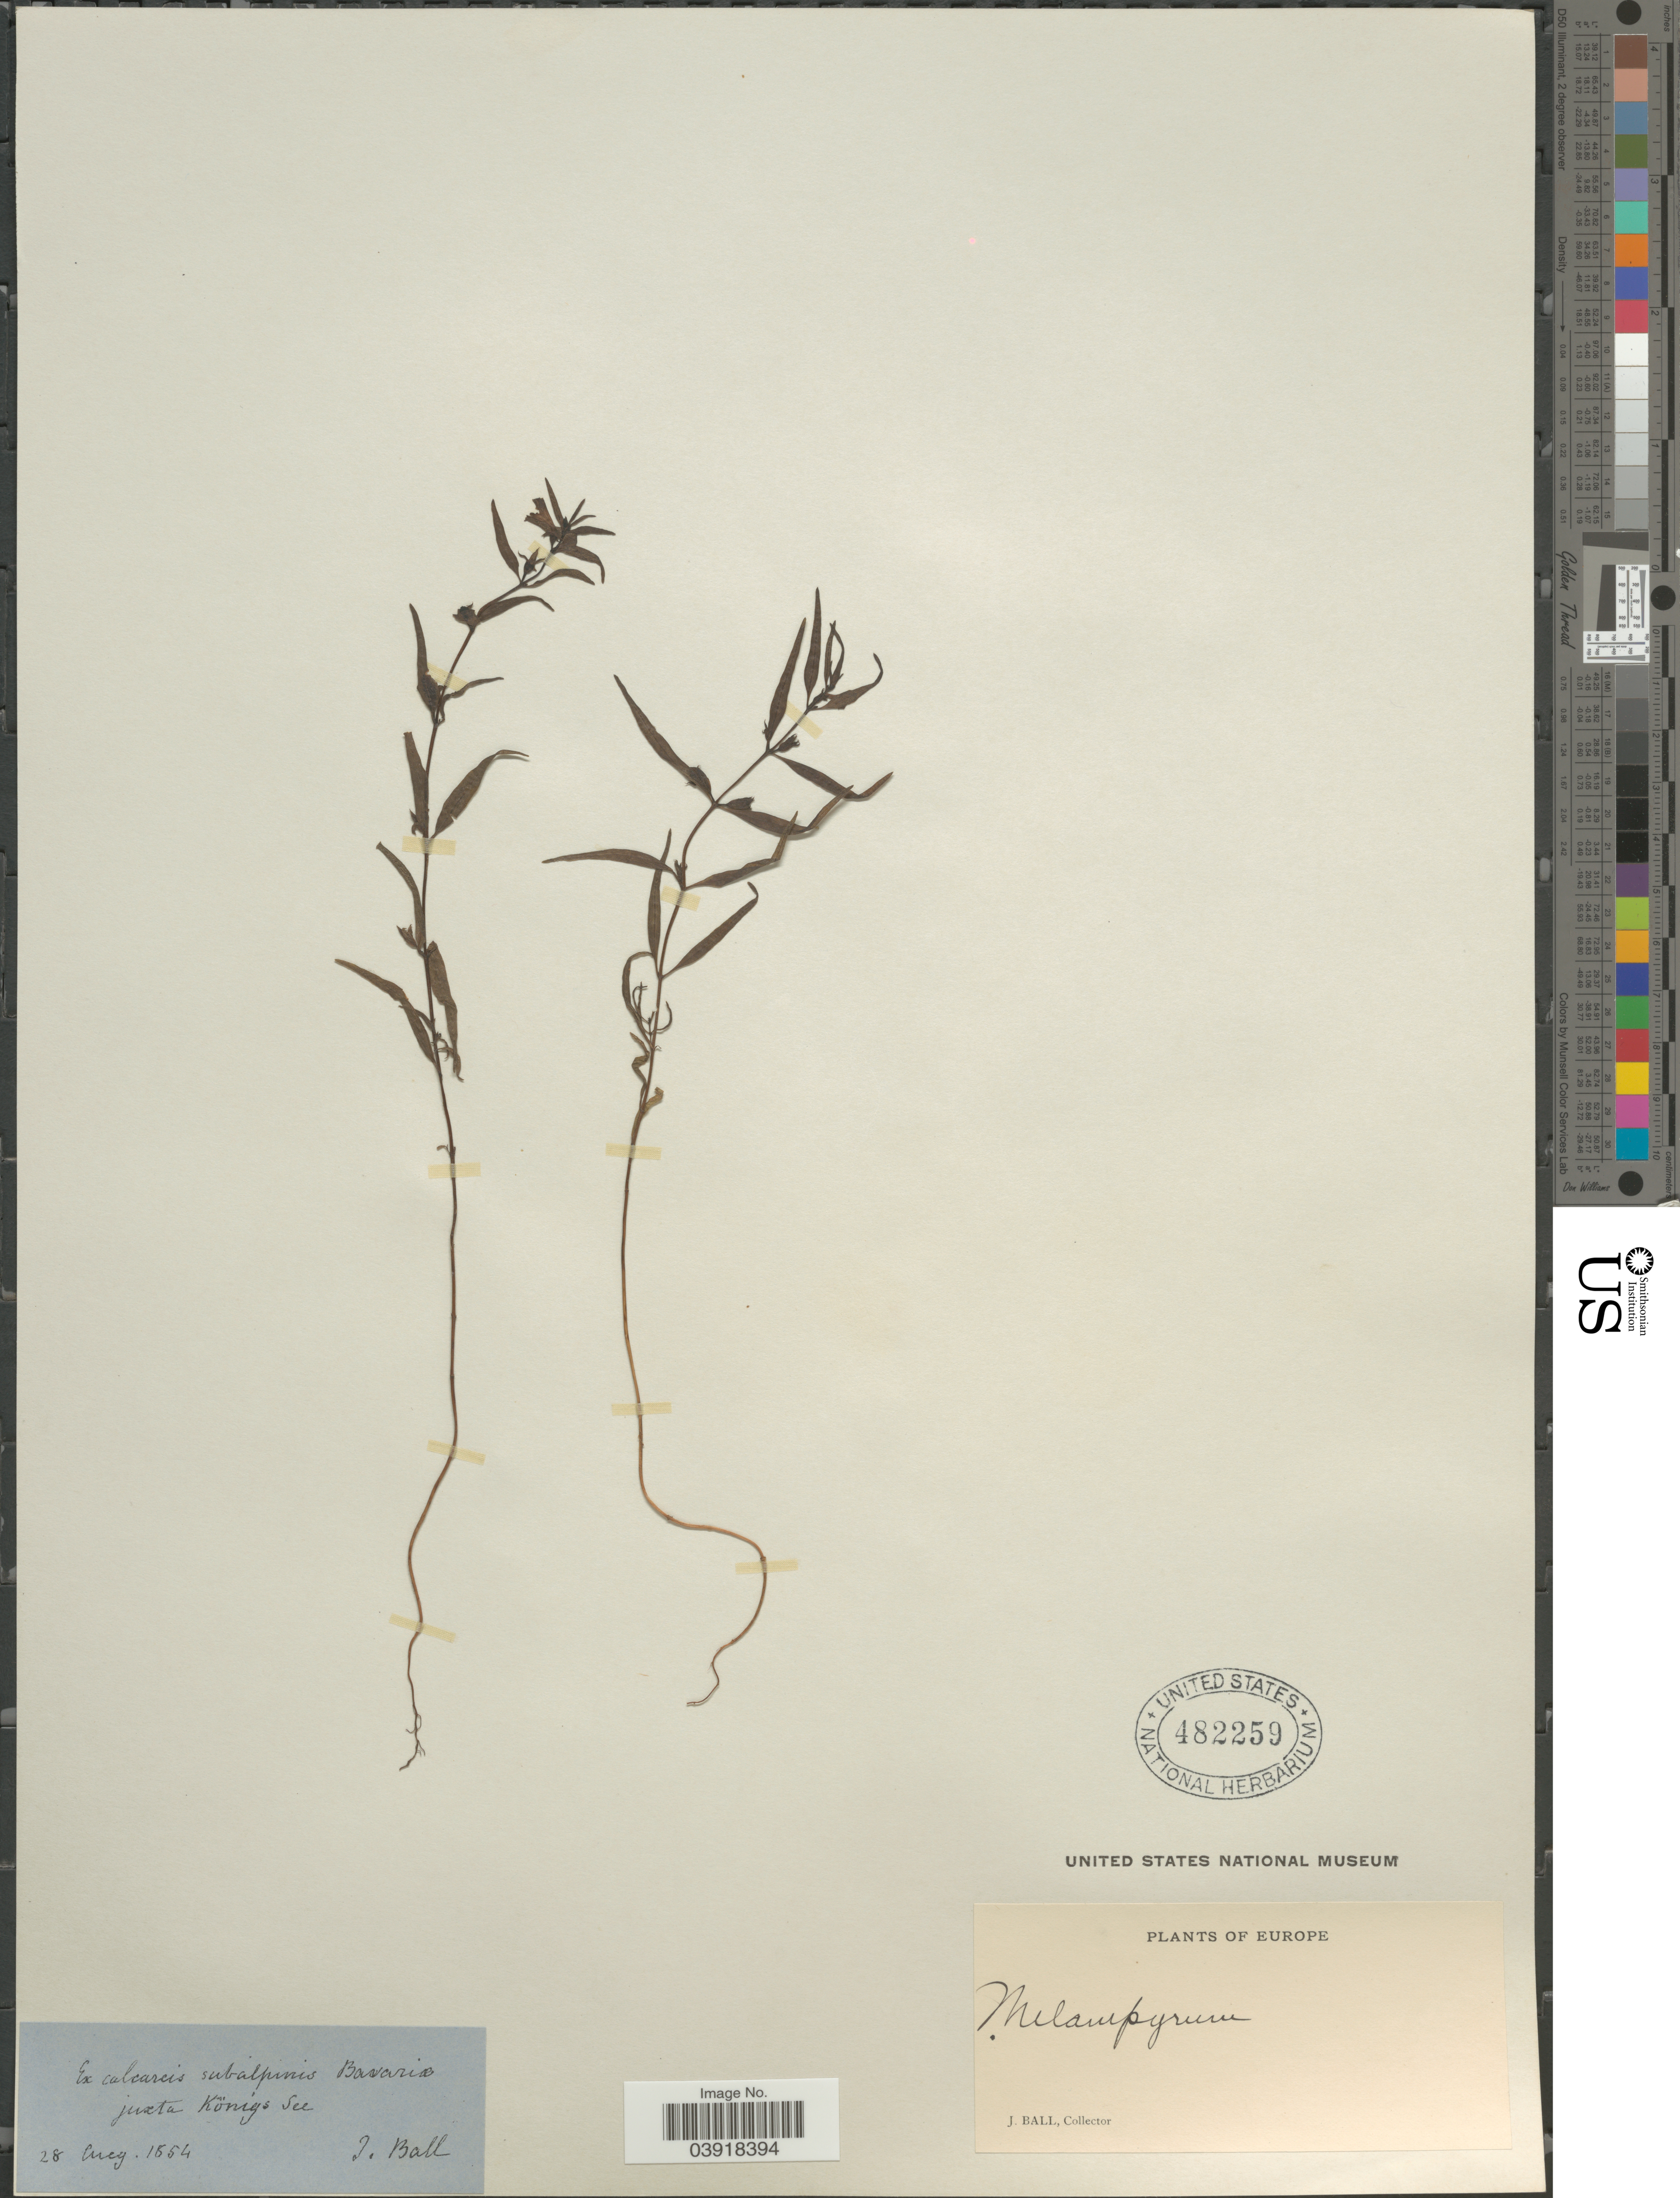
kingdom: Plantae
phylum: Tracheophyta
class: Magnoliopsida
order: Lamiales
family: Orobanchaceae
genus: Melampyrum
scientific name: Melampyrum sp.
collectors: J. Ball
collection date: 1854-08-28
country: Germany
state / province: Bayern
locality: Ex calcareis subalpinis Bavariæ juxta Königs See.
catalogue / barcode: US 482259